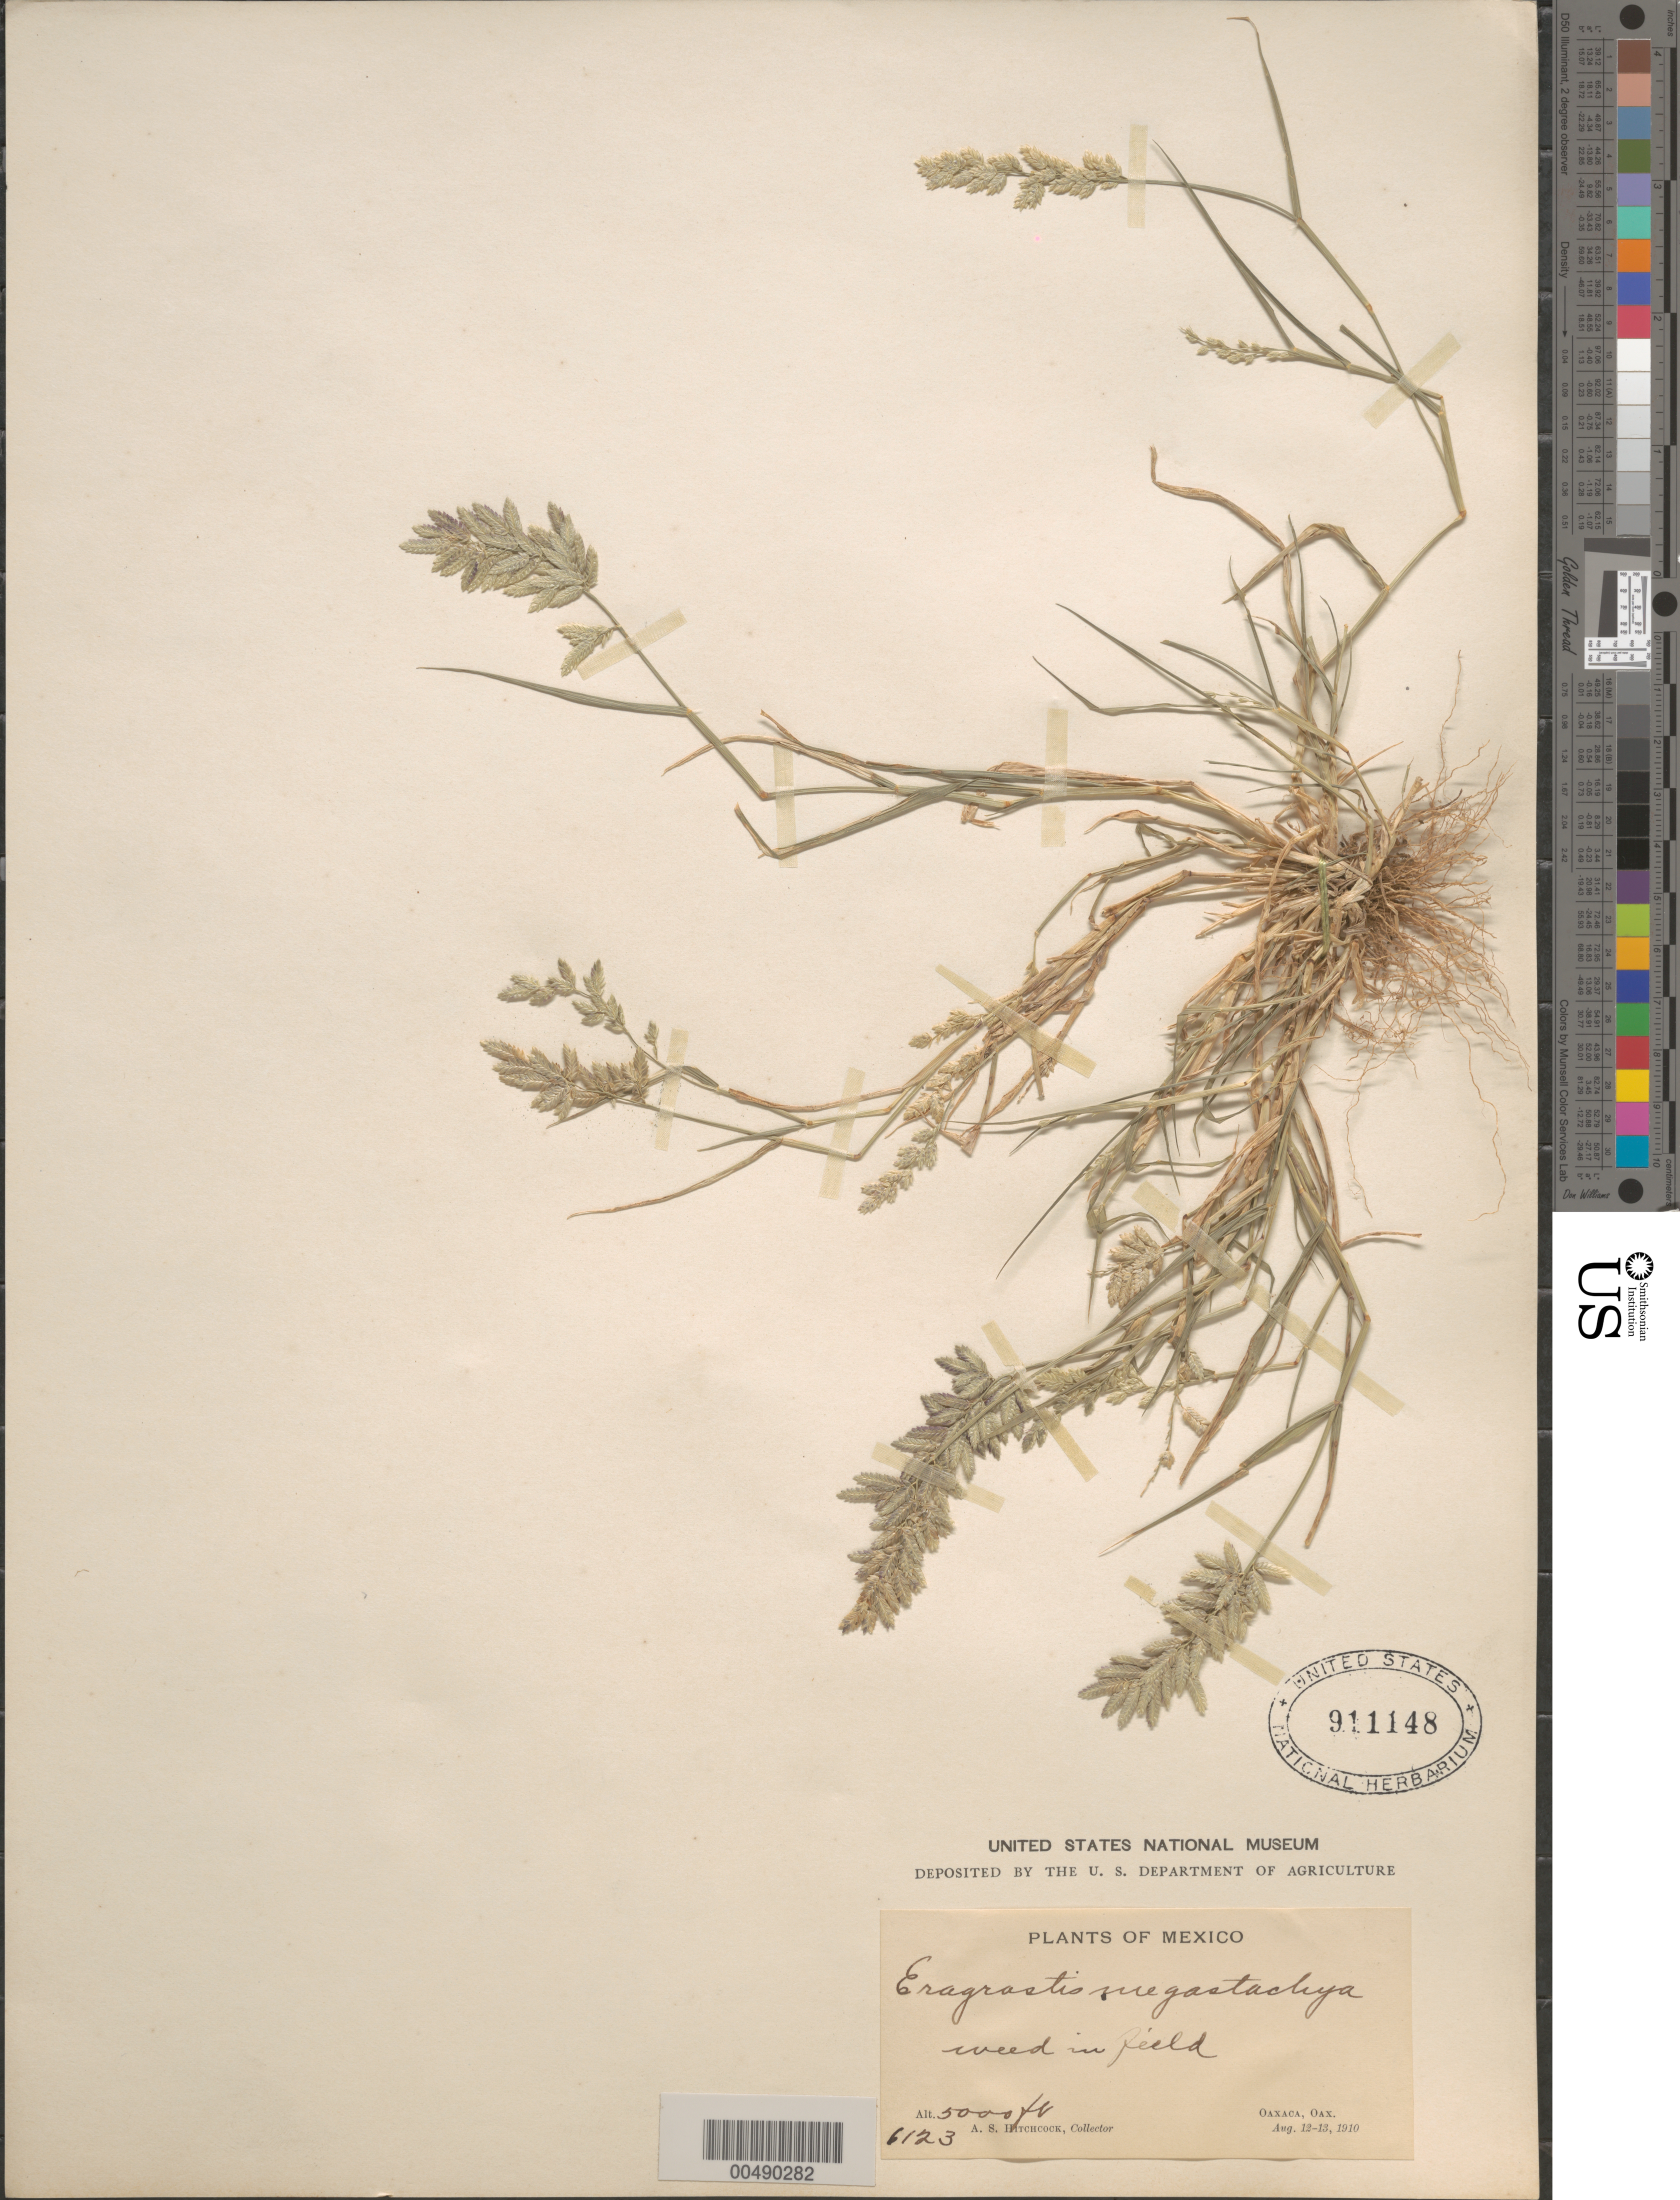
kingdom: Plantae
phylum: Tracheophyta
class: Liliopsida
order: Poales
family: Poaceae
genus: Eragrostis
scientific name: Eragrostis cilianensis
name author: (Bellardi) Vignolo ex Janch.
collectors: A. S. Hitchcock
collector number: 6123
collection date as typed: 12 Aug 1910 to 13 Aug 1910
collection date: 1910-08-12/1910-08-13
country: Mexico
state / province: Oaxaca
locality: Oaxaca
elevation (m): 1524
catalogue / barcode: US 911148